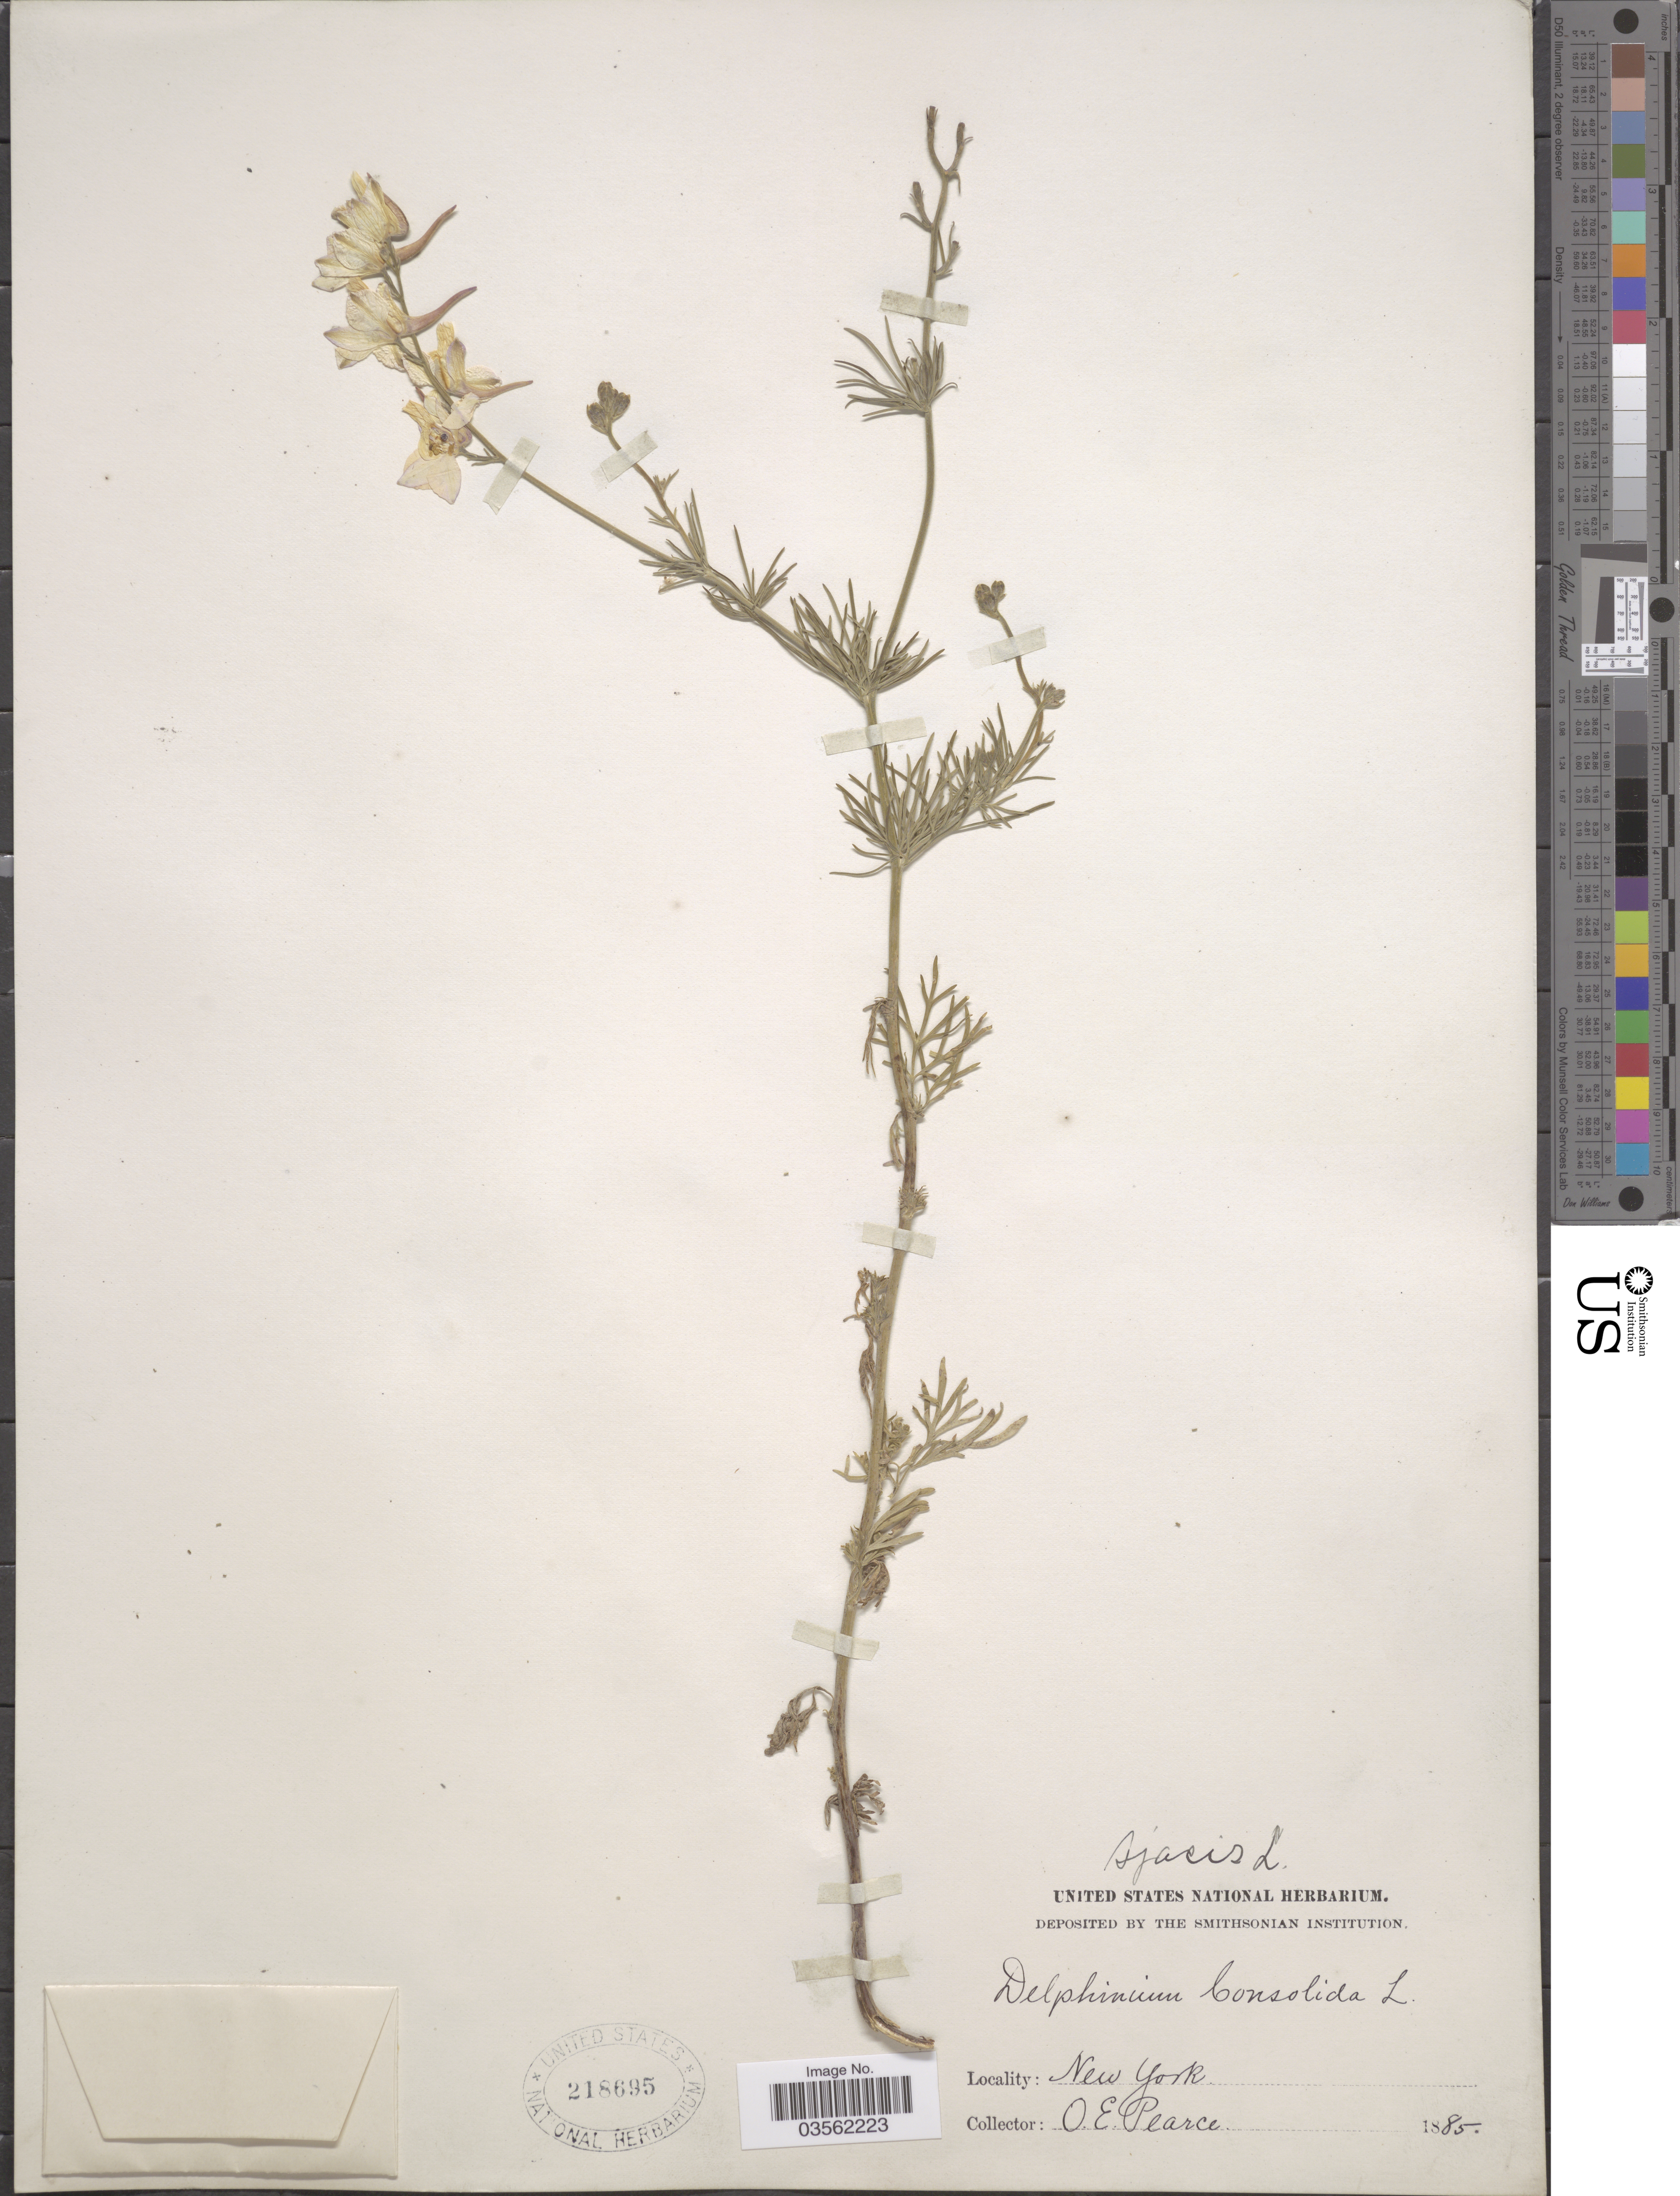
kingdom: Plantae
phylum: Tracheophyta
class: Magnoliopsida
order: Ranunculales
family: Ranunculaceae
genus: Delphinium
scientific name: Delphinium ajacis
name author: L.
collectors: O. E. Pearce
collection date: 1885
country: United States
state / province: New York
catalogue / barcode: US 218695